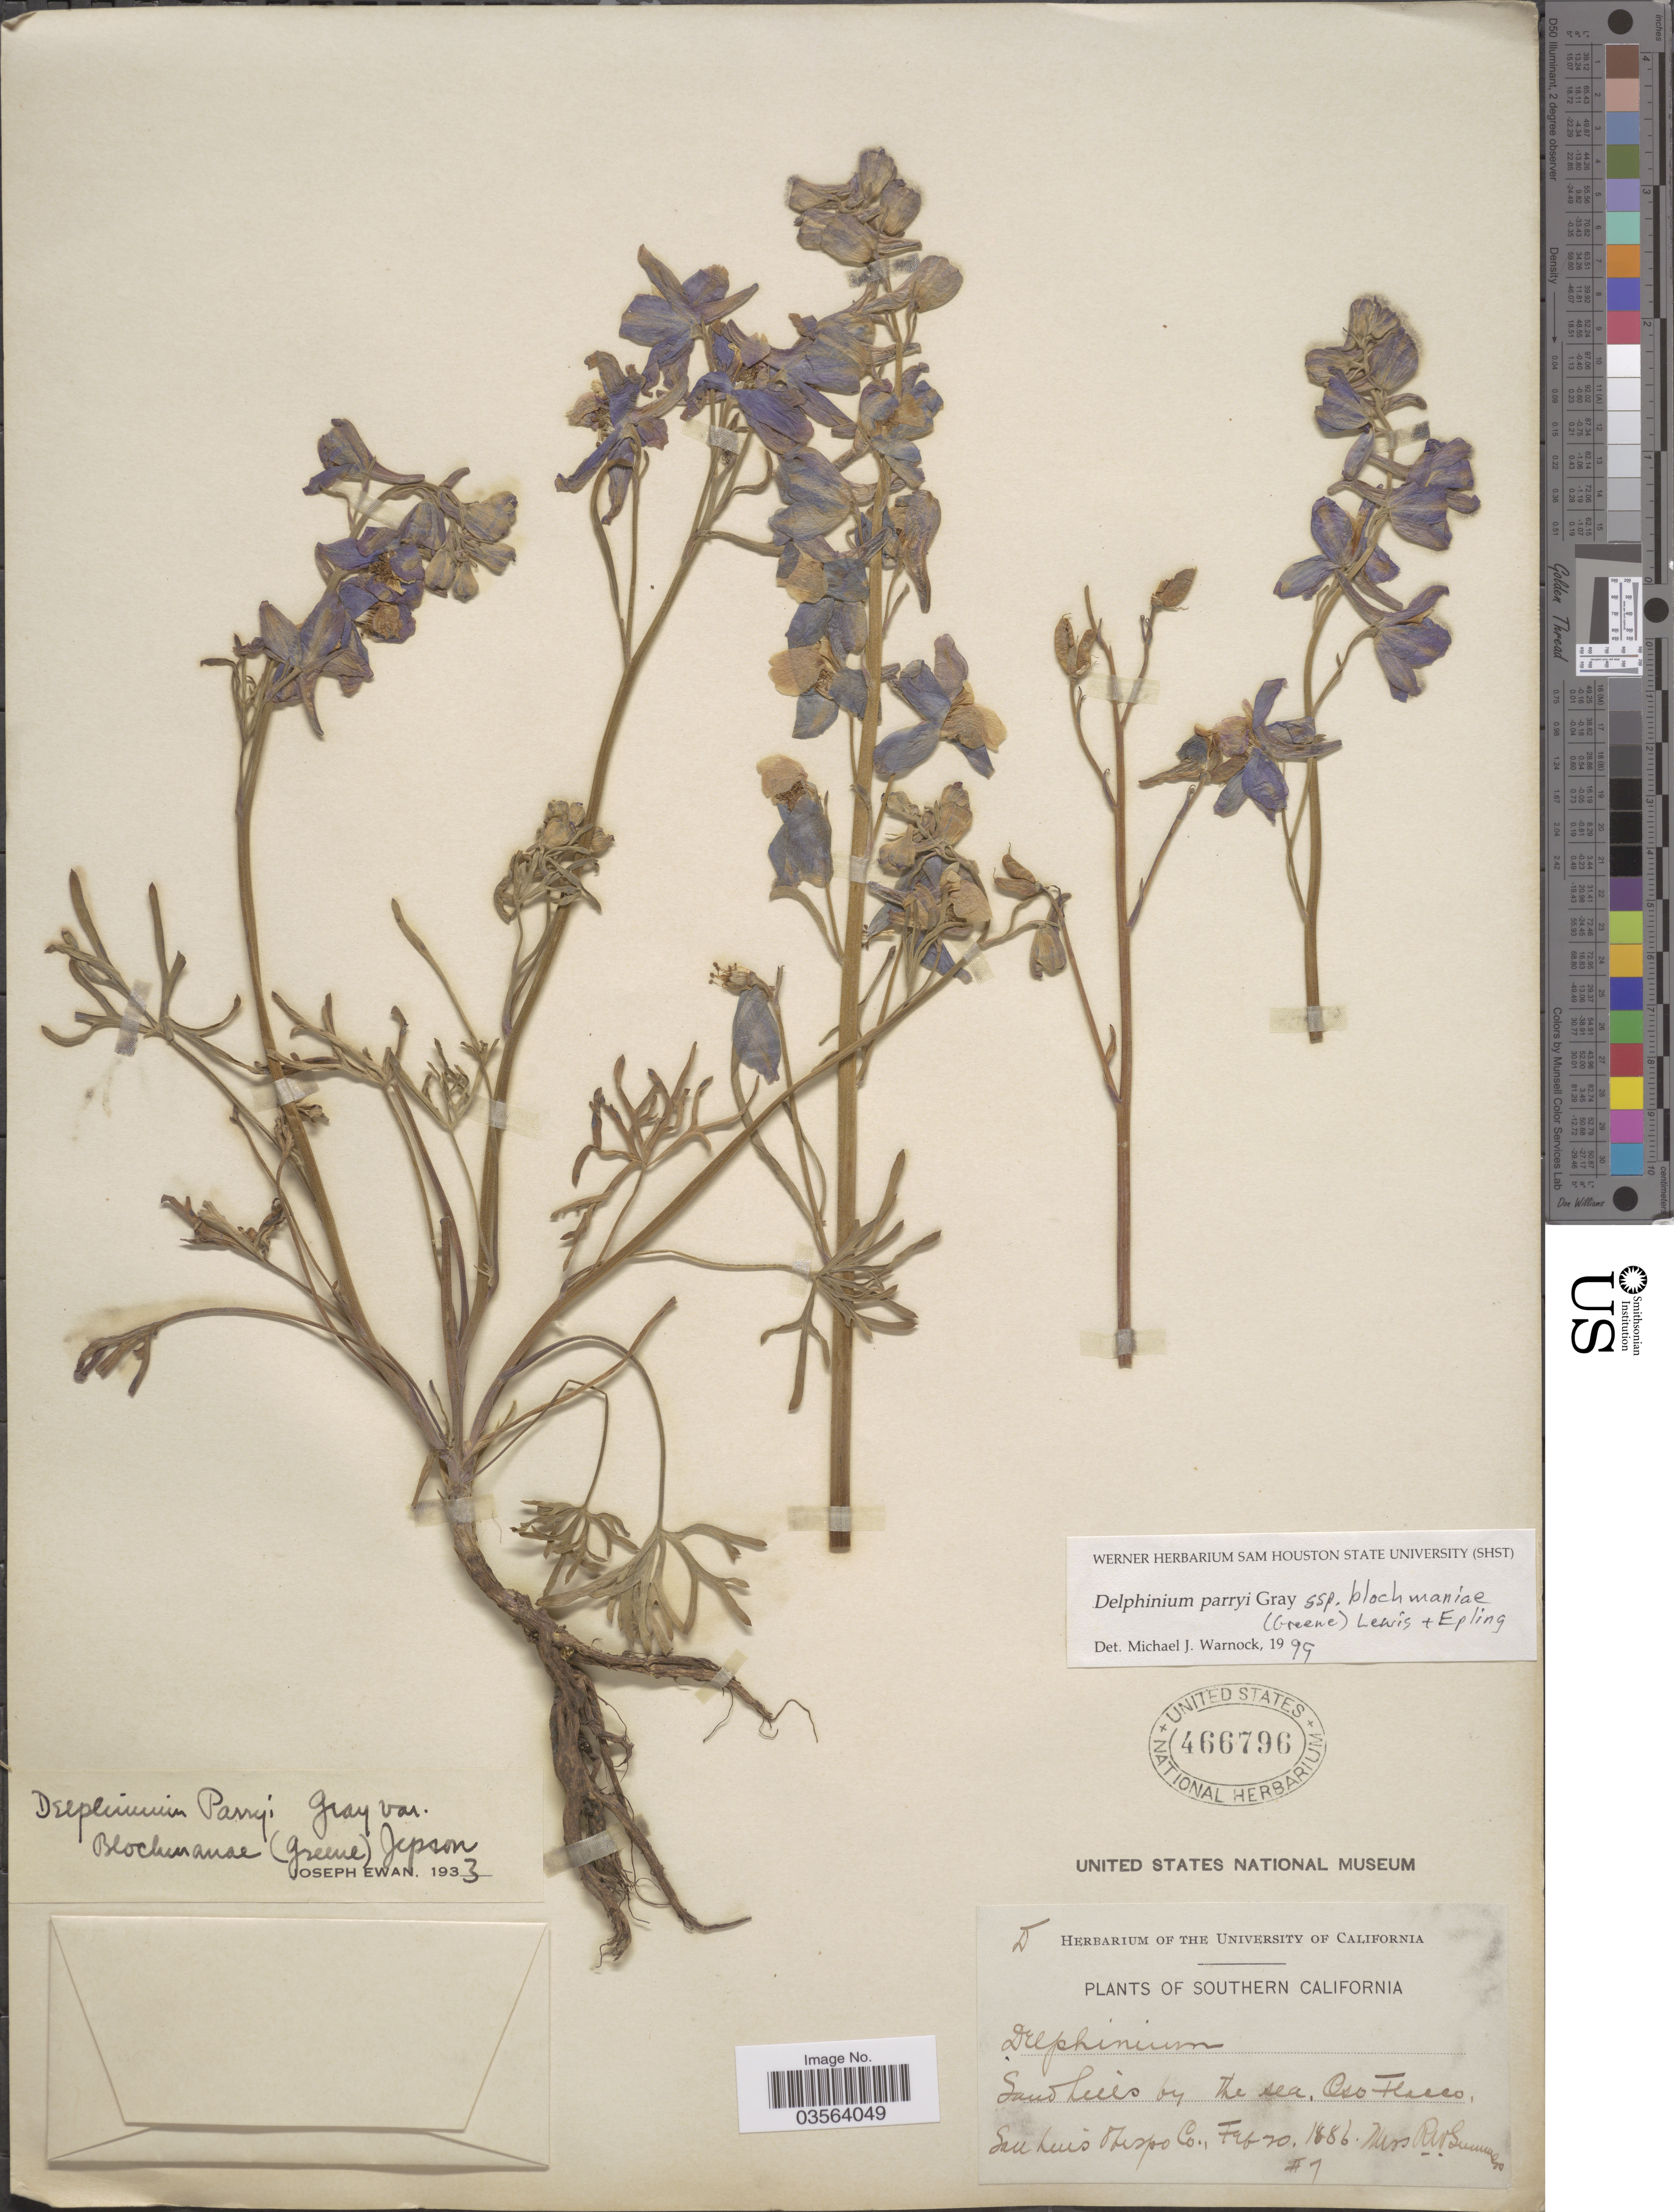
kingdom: Plantae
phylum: Tracheophyta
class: Magnoliopsida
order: Ranunculales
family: Ranunculaceae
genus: Delphinium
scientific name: Delphinium parryi subsp. blochmaniae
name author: A. Gray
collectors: R. Summers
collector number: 7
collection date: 1886-02-20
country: United States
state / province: California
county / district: San Luis Obispo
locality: Southern California. Oso Flacco. San Luis Obispo Co.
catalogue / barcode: US 466796